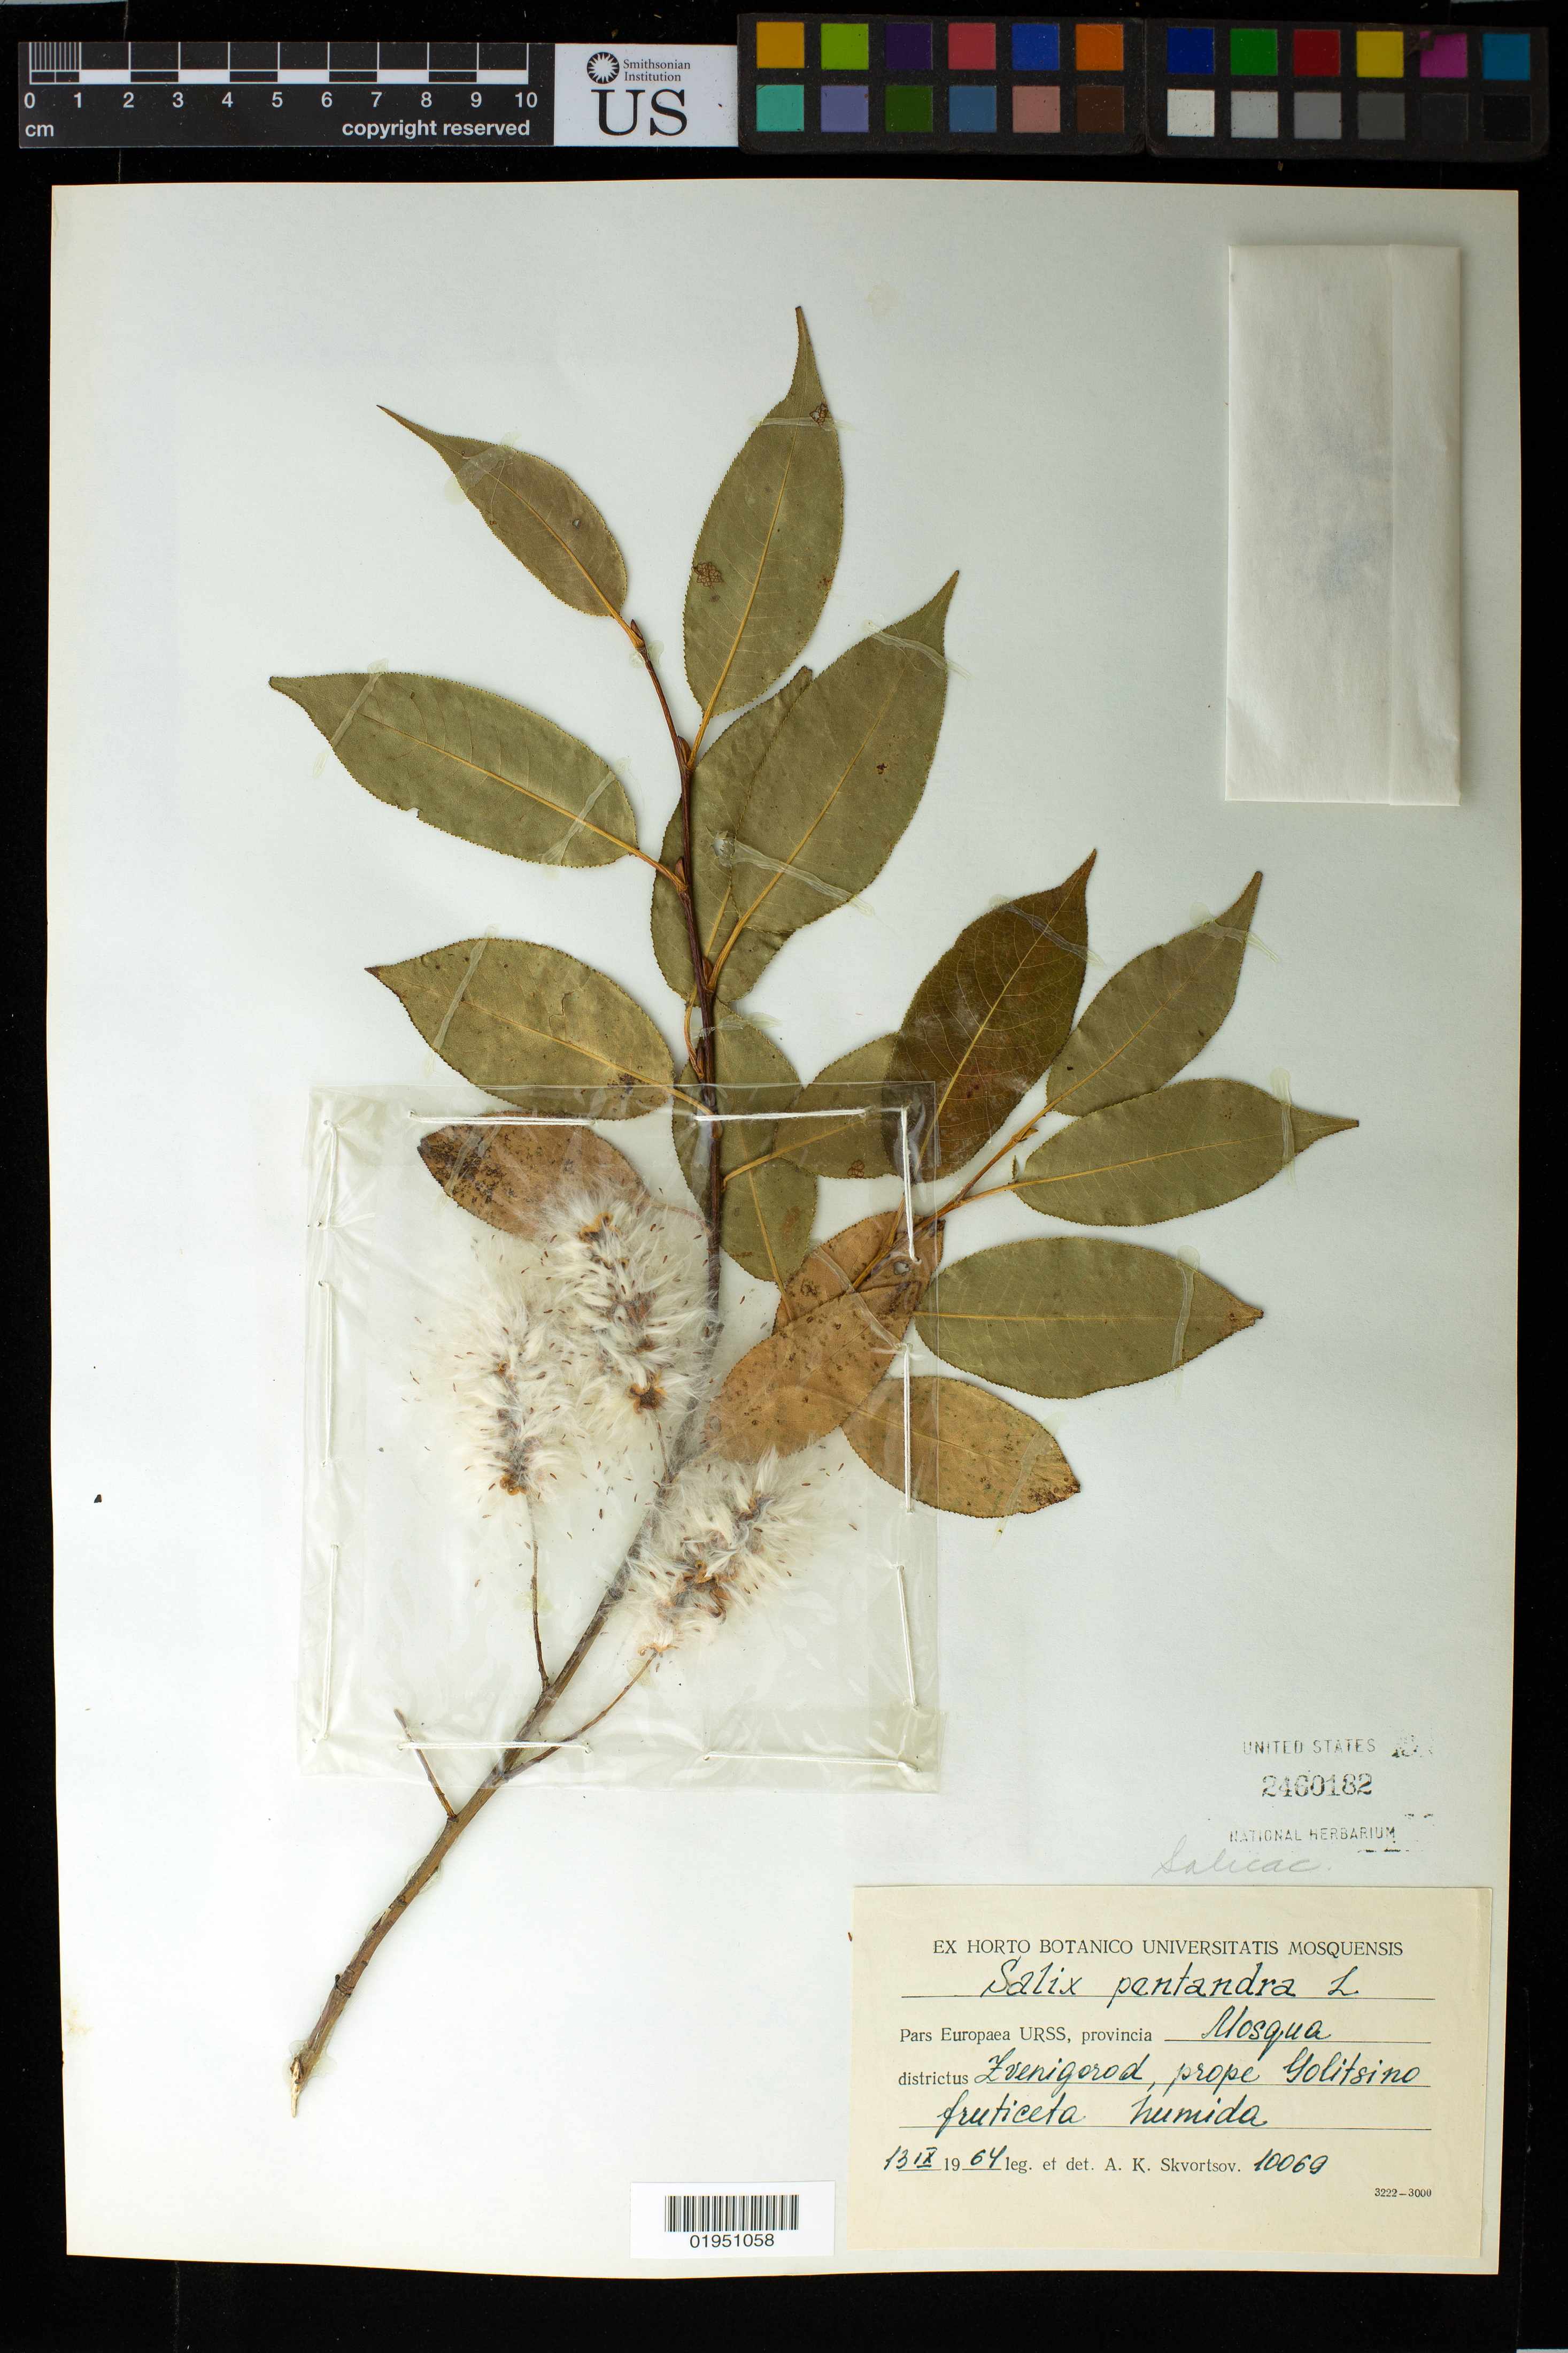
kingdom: Plantae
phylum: Tracheophyta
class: Magnoliopsida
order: Malpighiales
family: Salicaceae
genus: Salix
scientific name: Salix pentandra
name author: L.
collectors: A. K. Skvortsov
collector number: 10060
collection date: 1964-09-13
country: Russian Federation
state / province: Moscow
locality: Pars Europaea URSS, provincia Mosqua, districtus Zvenigorod, prope Golitsino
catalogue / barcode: US 2460182